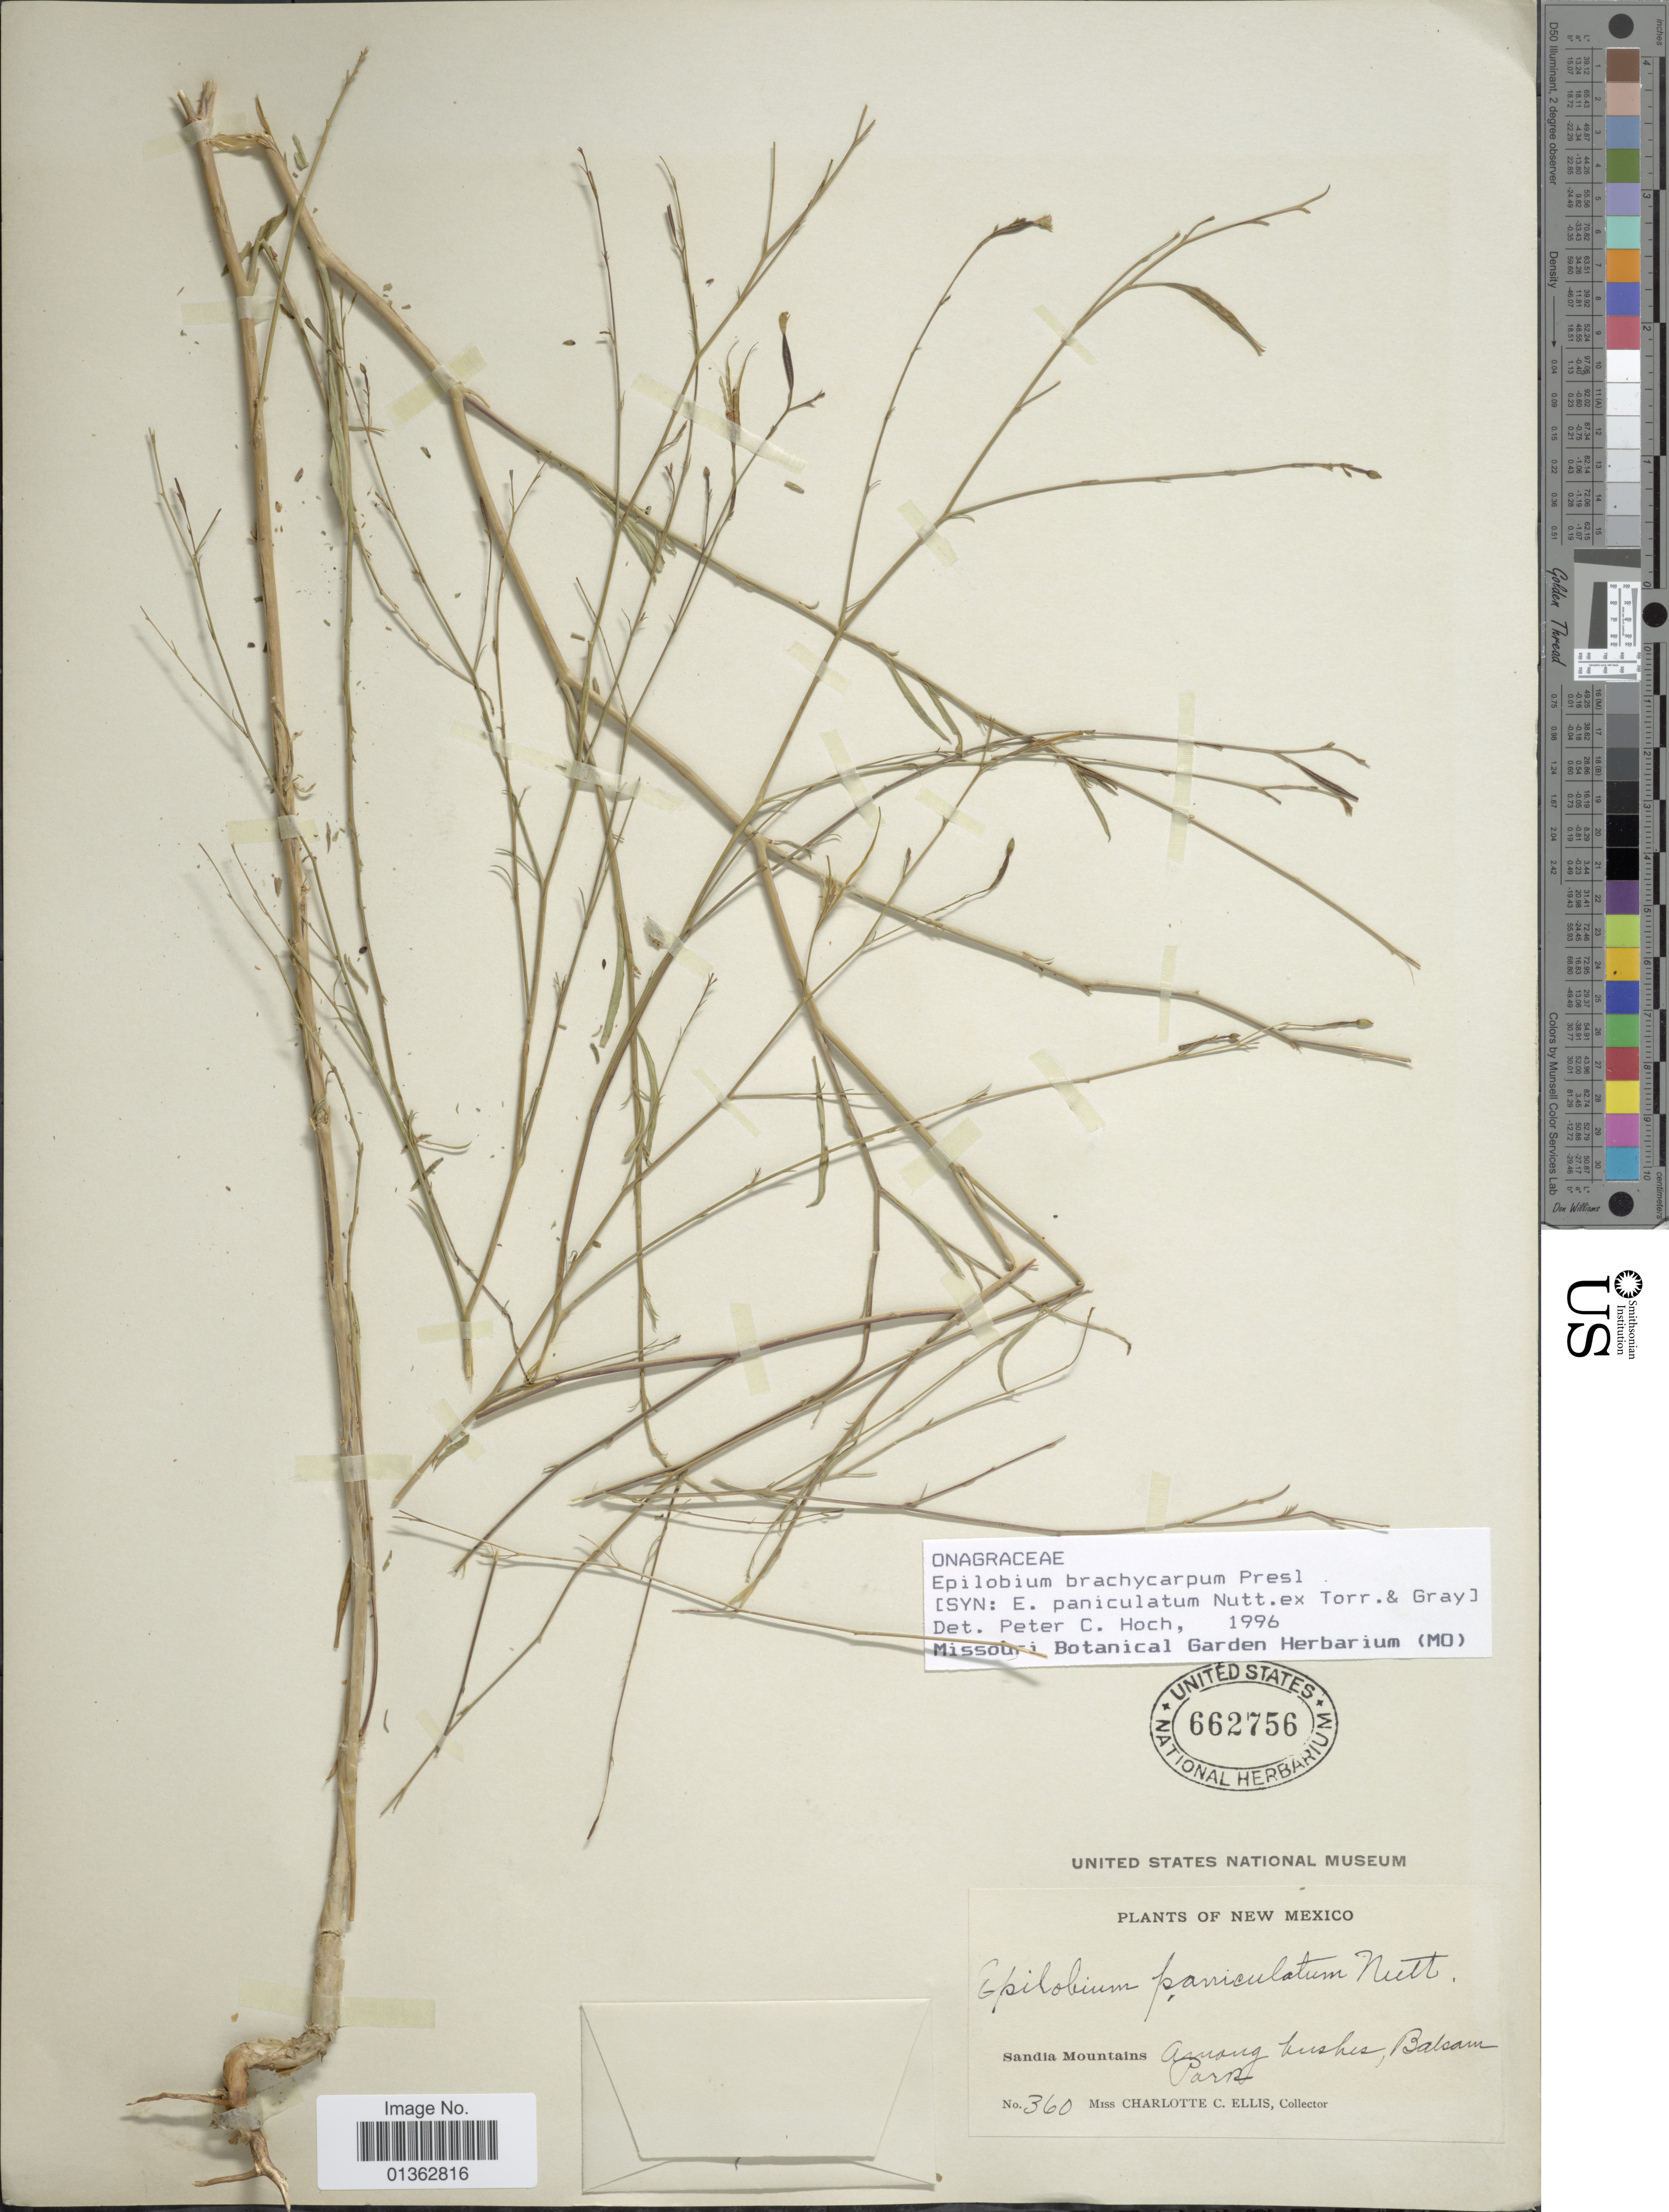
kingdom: Plantae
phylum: Tracheophyta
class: Magnoliopsida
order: Myrtales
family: Onagraceae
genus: Epilobium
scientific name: Epilobium brachycarpum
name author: C. Presl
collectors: C. C. Ellis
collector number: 360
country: United States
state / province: New Mexico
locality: Sandia Mountains. Among bushes, Balsam Park.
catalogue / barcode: US 662756